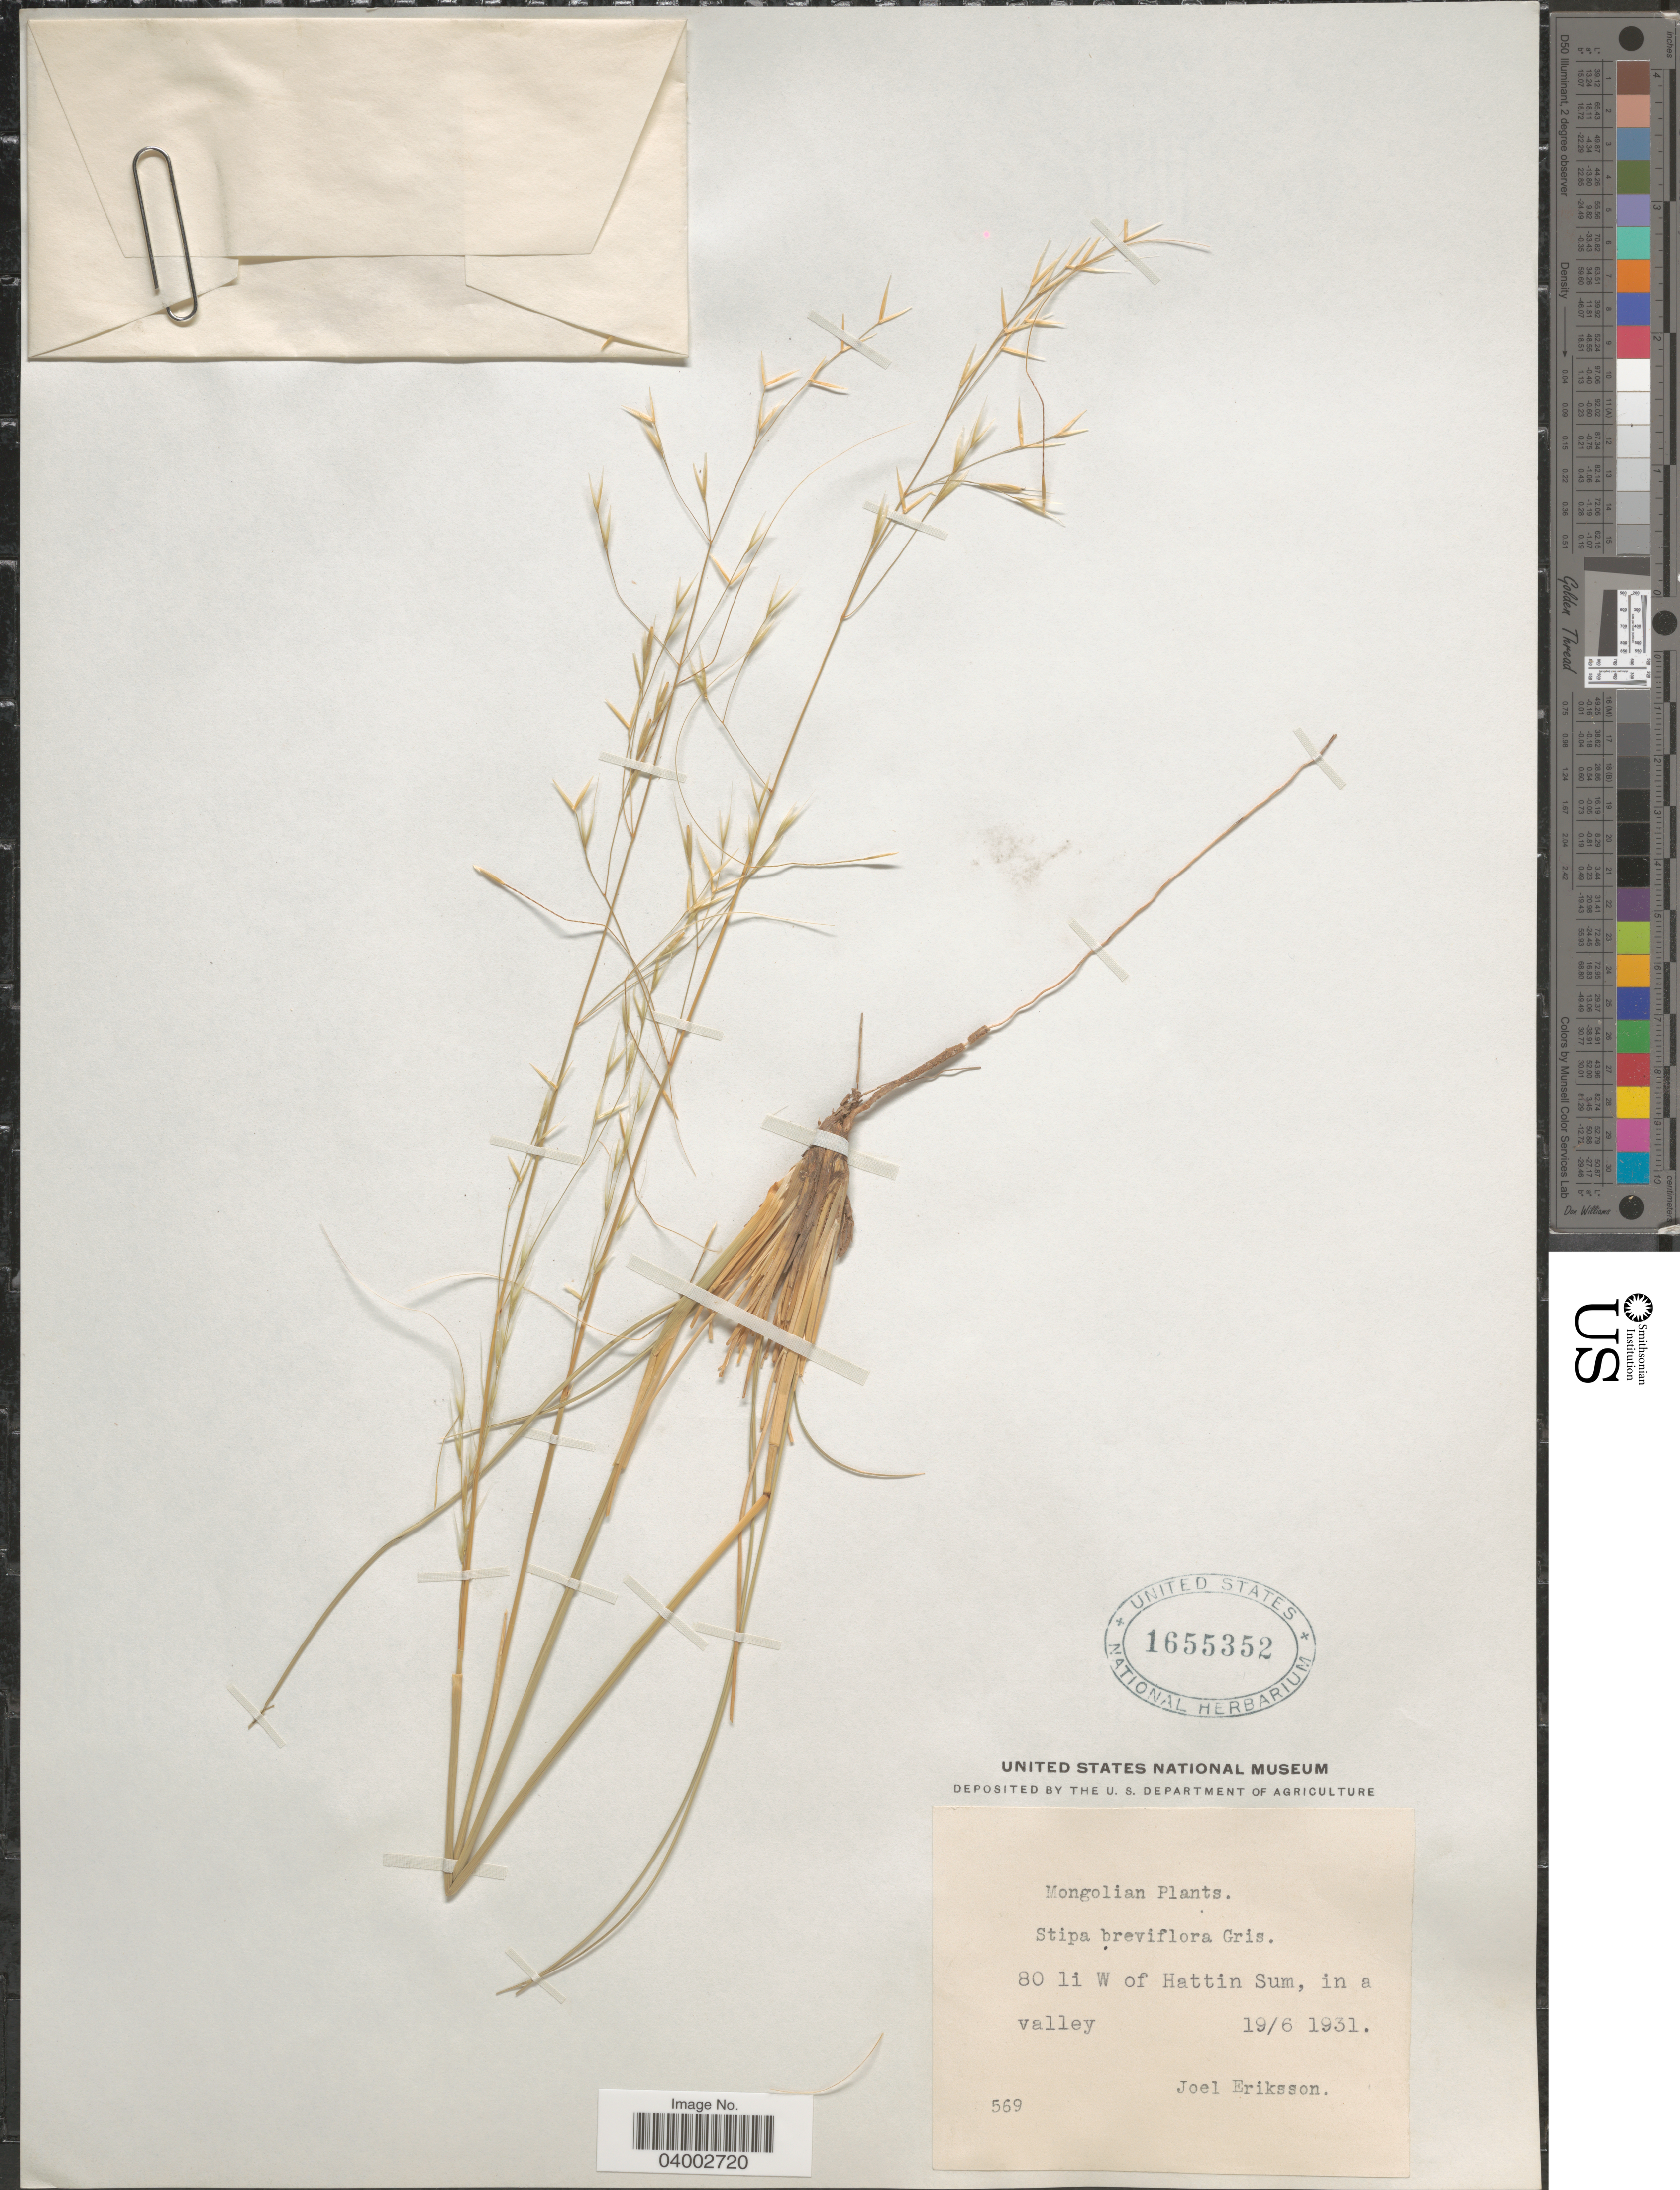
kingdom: Plantae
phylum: Tracheophyta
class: Liliopsida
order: Poales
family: Poaceae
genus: Stipa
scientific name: Stipa breviflora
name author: Griseb.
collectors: J. Eriksson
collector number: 569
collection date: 1931-06-19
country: Mongolia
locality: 80 li W of Hattin Sum, in a valley.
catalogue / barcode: US 1655352